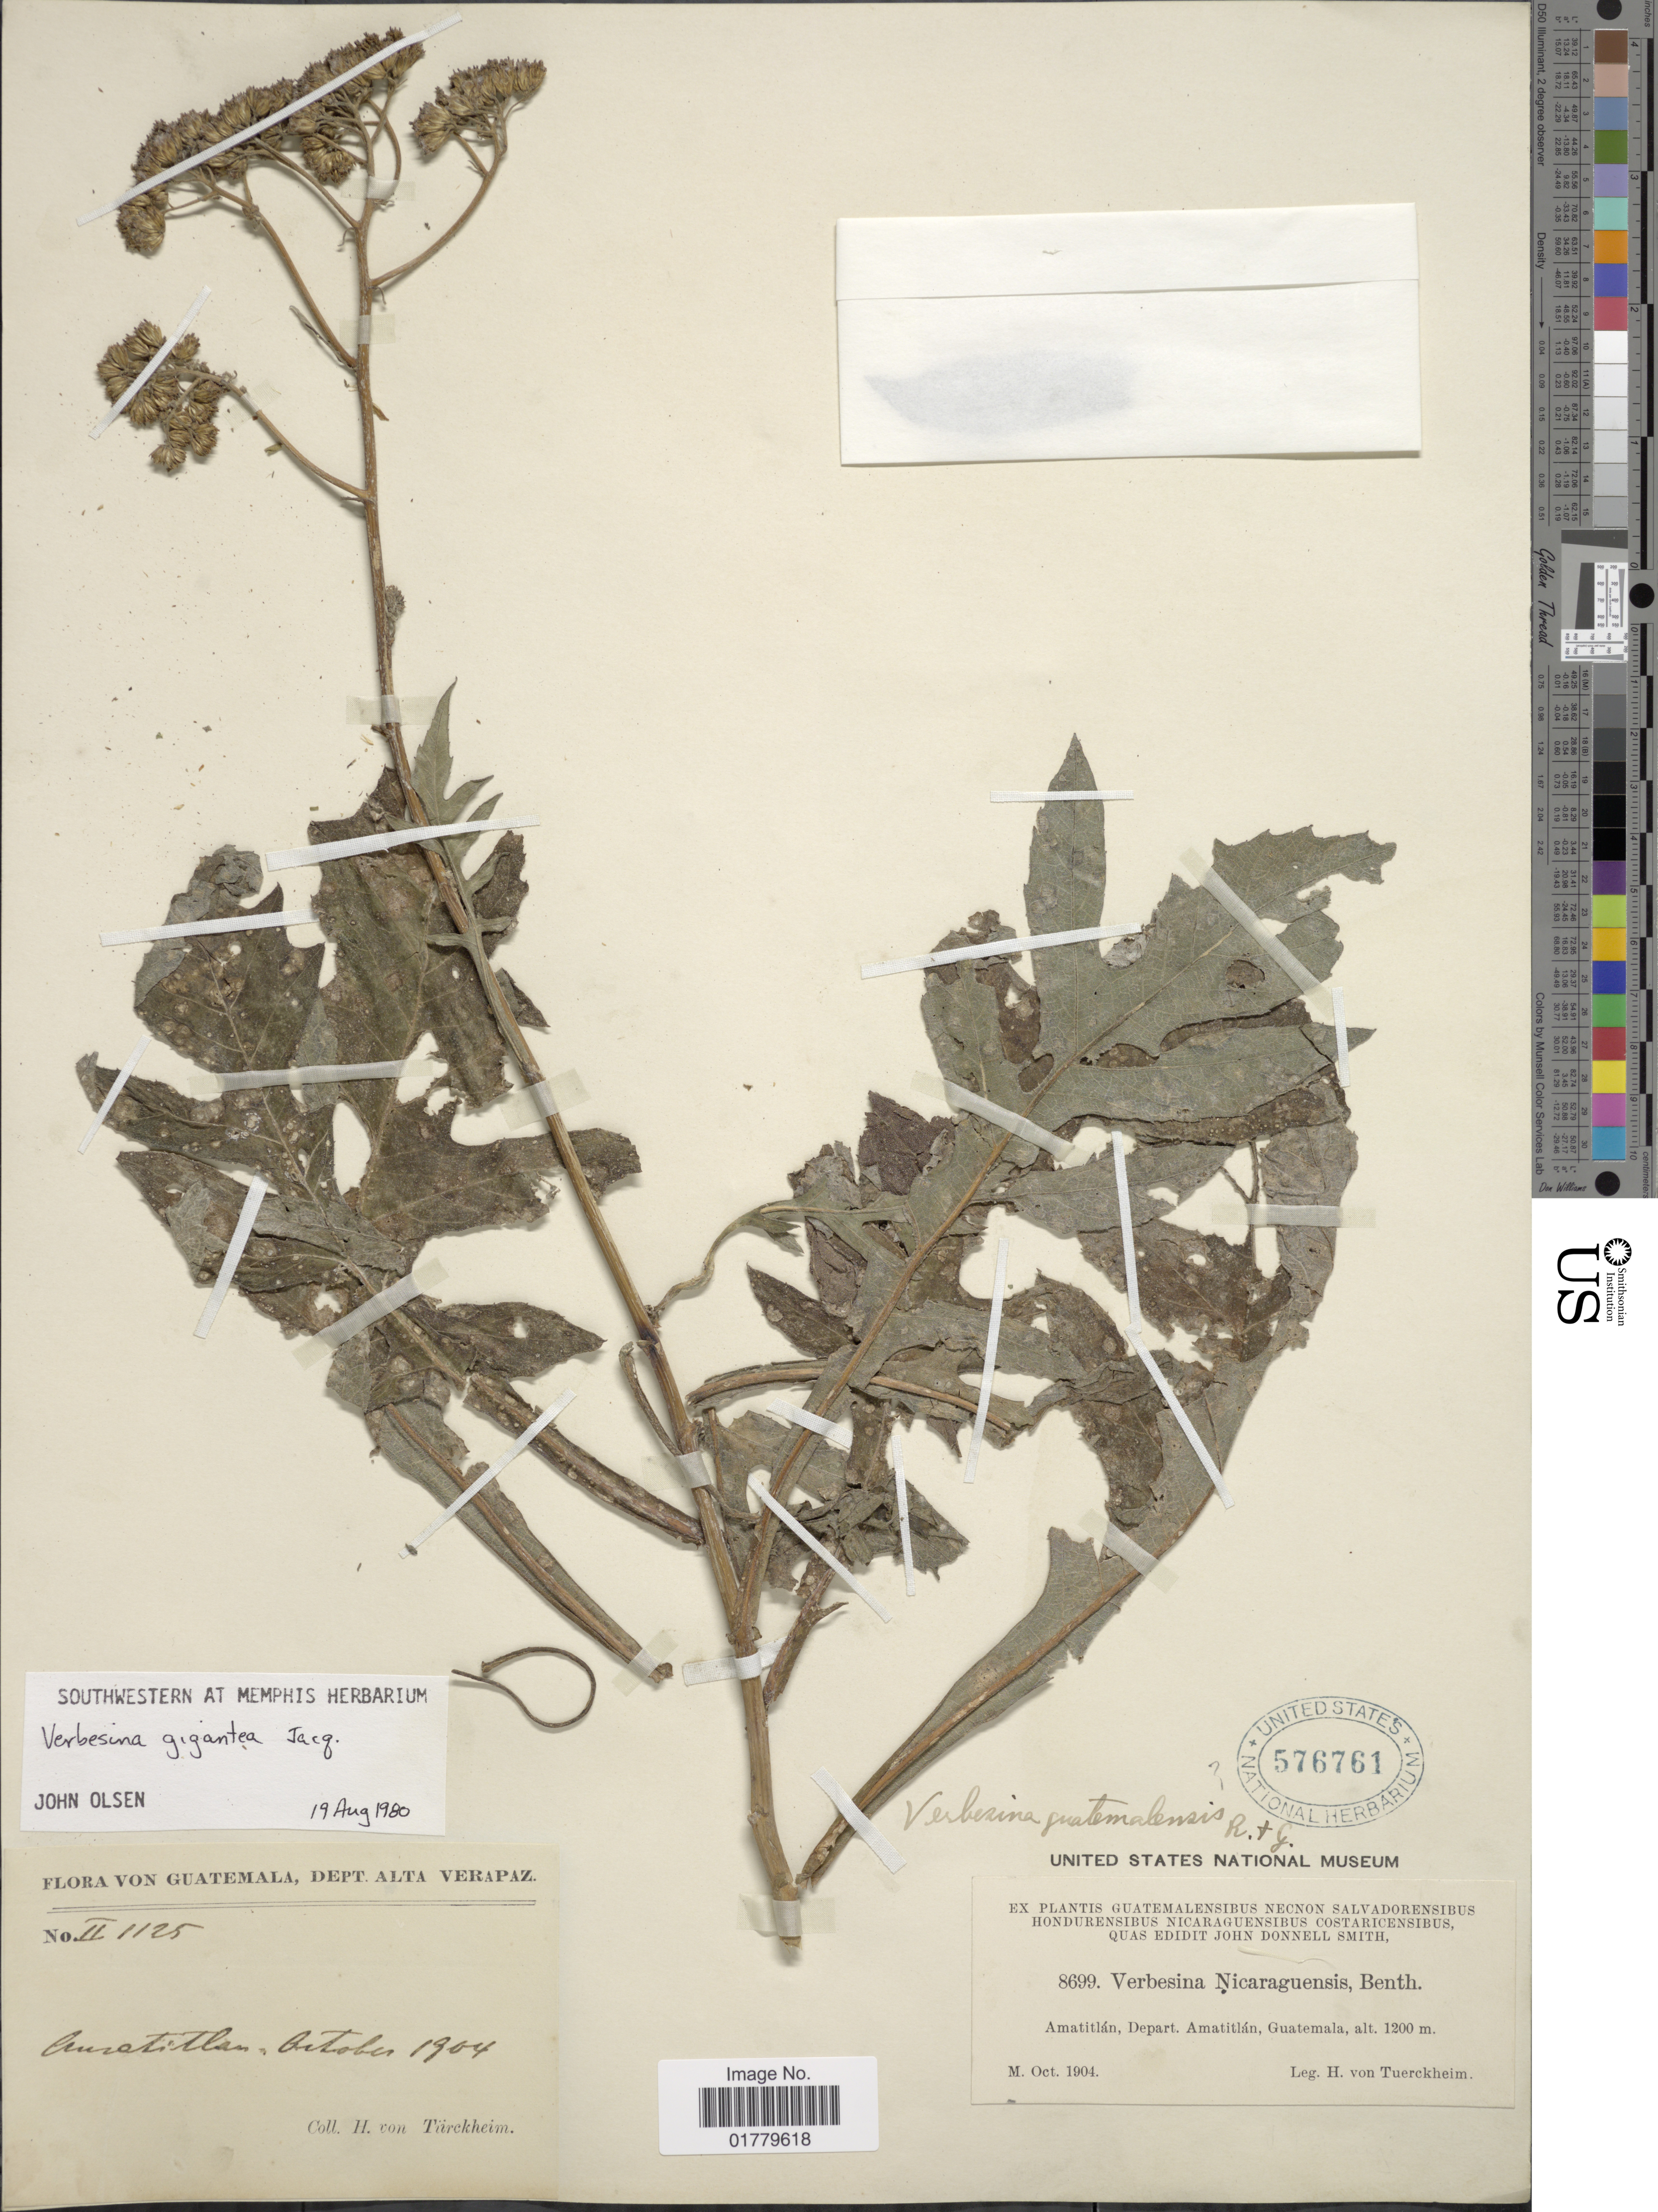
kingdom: Plantae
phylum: Tracheophyta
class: Magnoliopsida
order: Asterales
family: Asteraceae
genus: Verbesina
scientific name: Verbesina gigantea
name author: Jacq.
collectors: H. von Tuerckheim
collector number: II1125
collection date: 1904-10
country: Guatemala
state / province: Alta Verapaz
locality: Dept. Alta Verapaz. Amatitlan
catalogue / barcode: US 576761